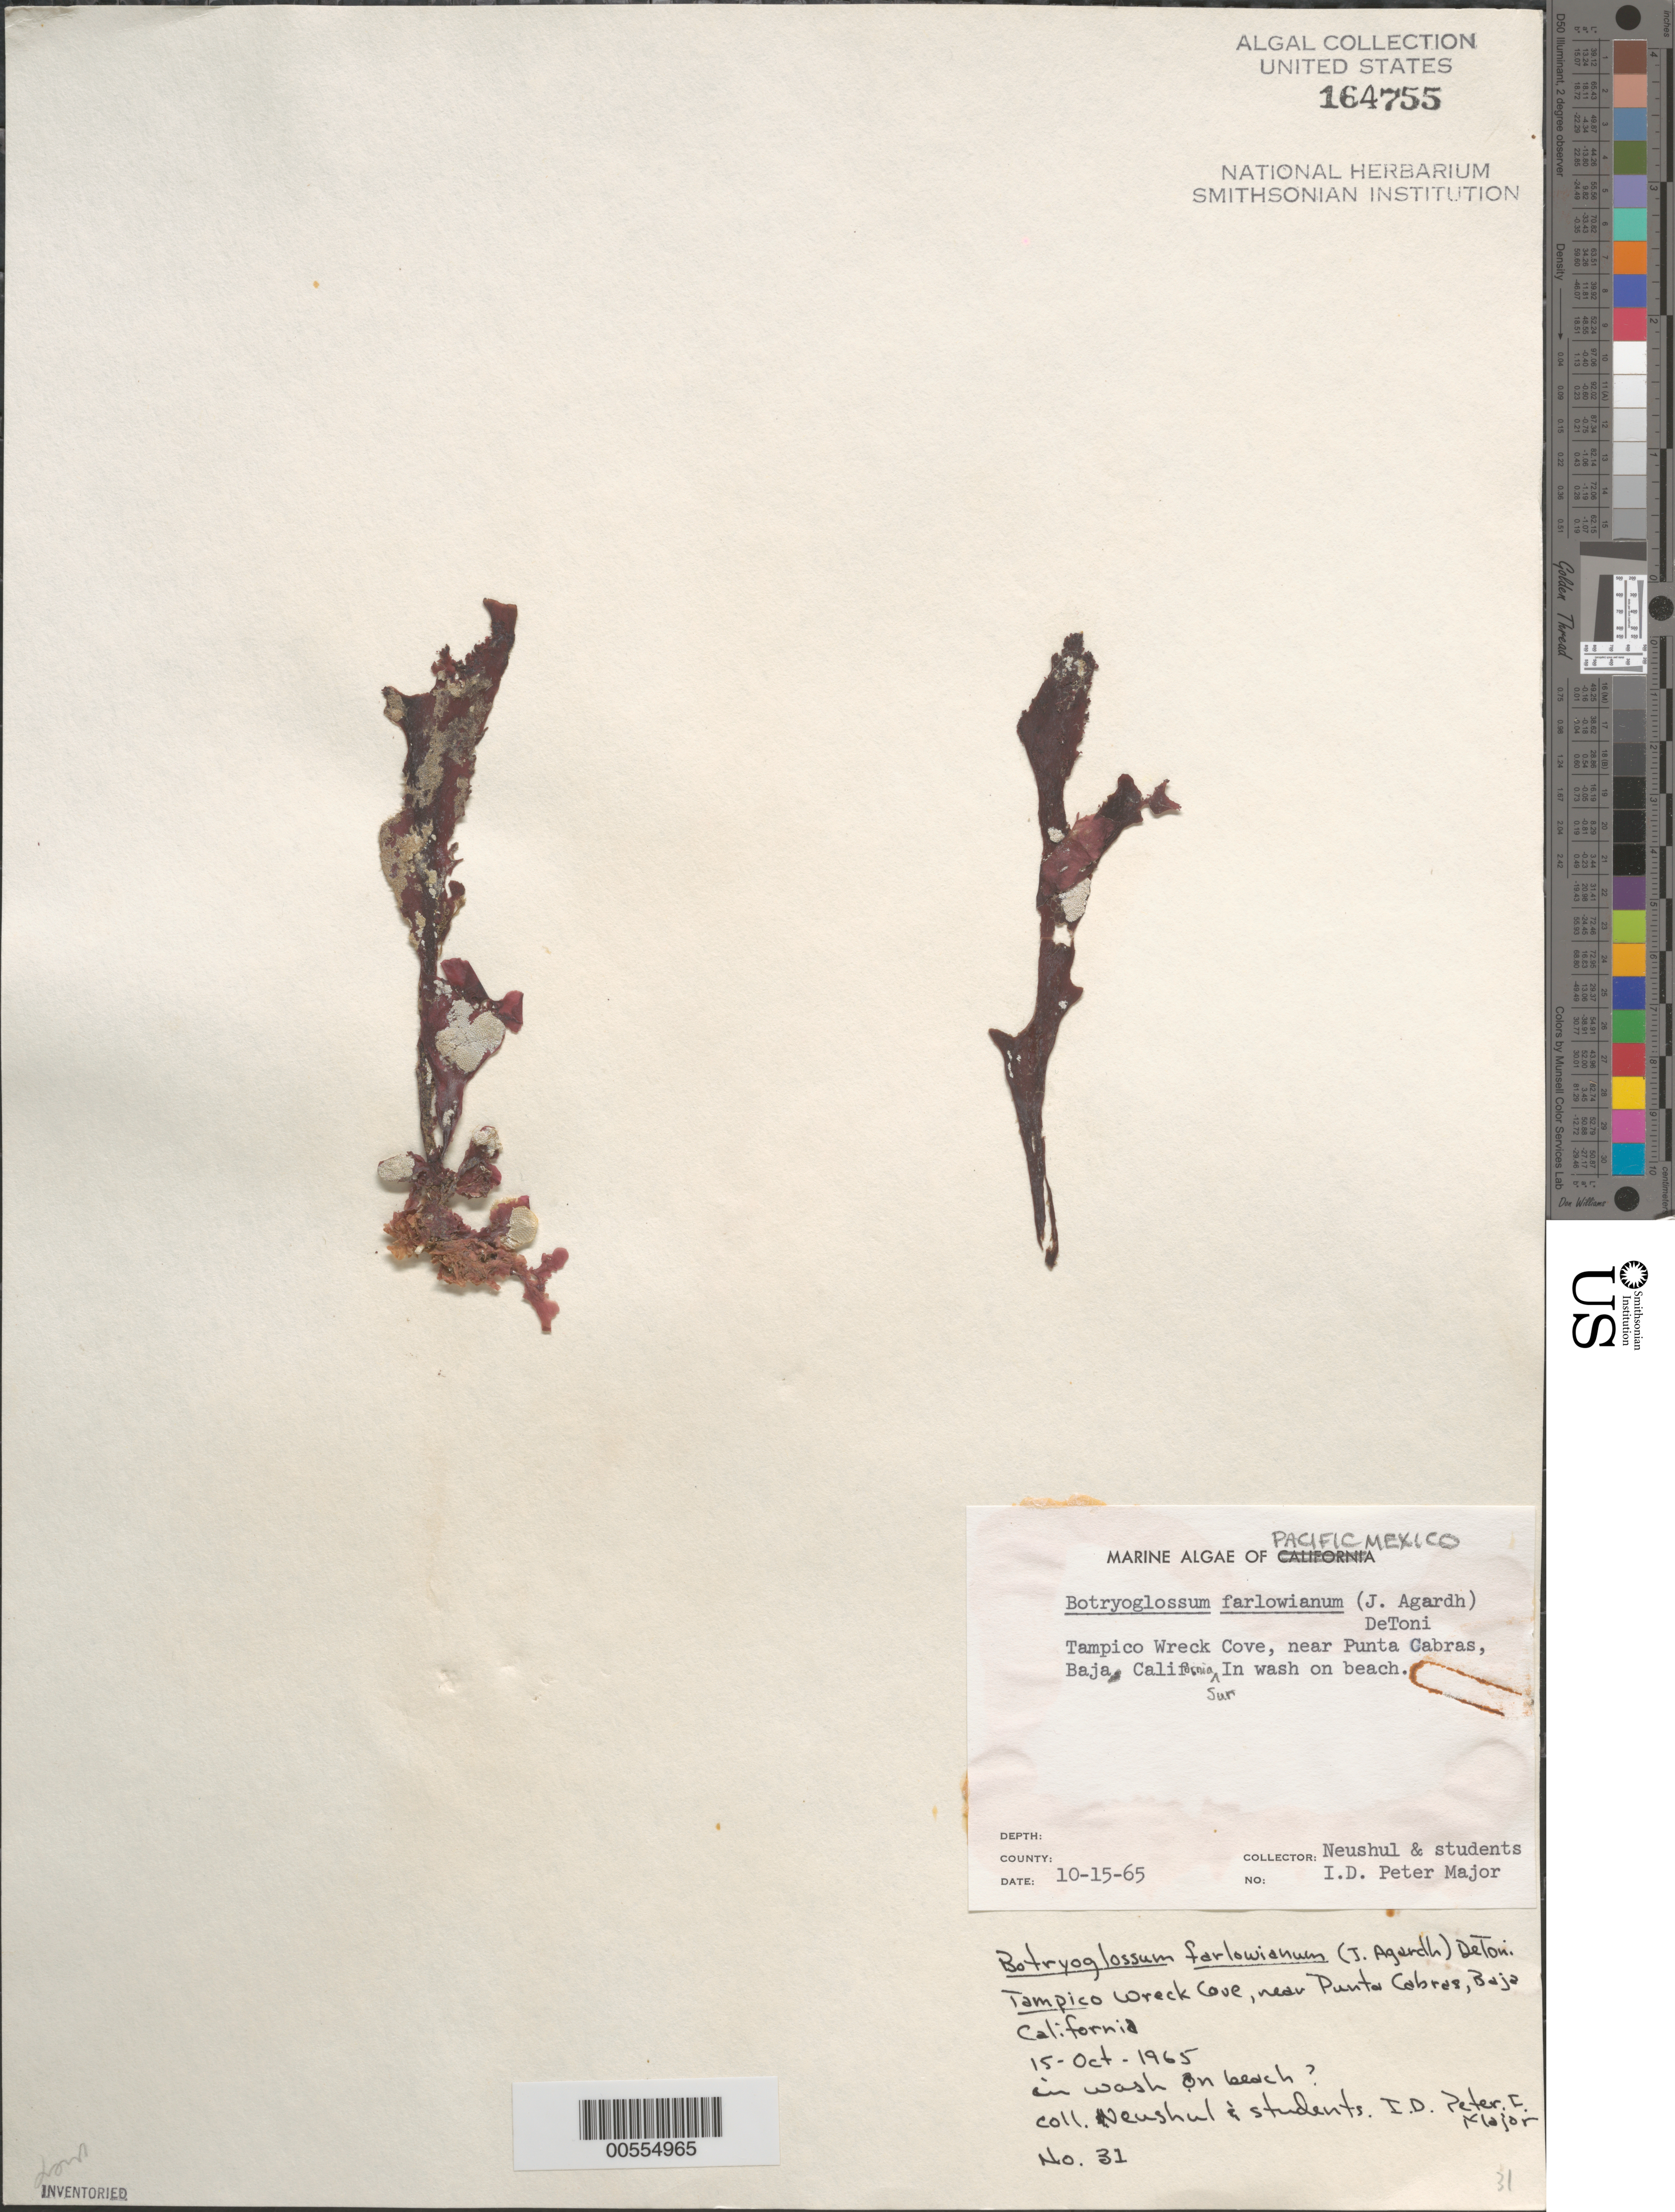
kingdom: Plantae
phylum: Rhodophyta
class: Florideophyceae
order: Ceramiales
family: Delesseriaceae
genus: Botryoglossum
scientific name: Botryoglossum farlowianum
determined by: Major, P. F.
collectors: M. Neushul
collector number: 31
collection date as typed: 15 Oct 1965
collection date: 1965-10-15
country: Mexico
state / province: Baja California Sur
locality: Tampico Wreck Cove, near Punta Cabras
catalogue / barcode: US 164755